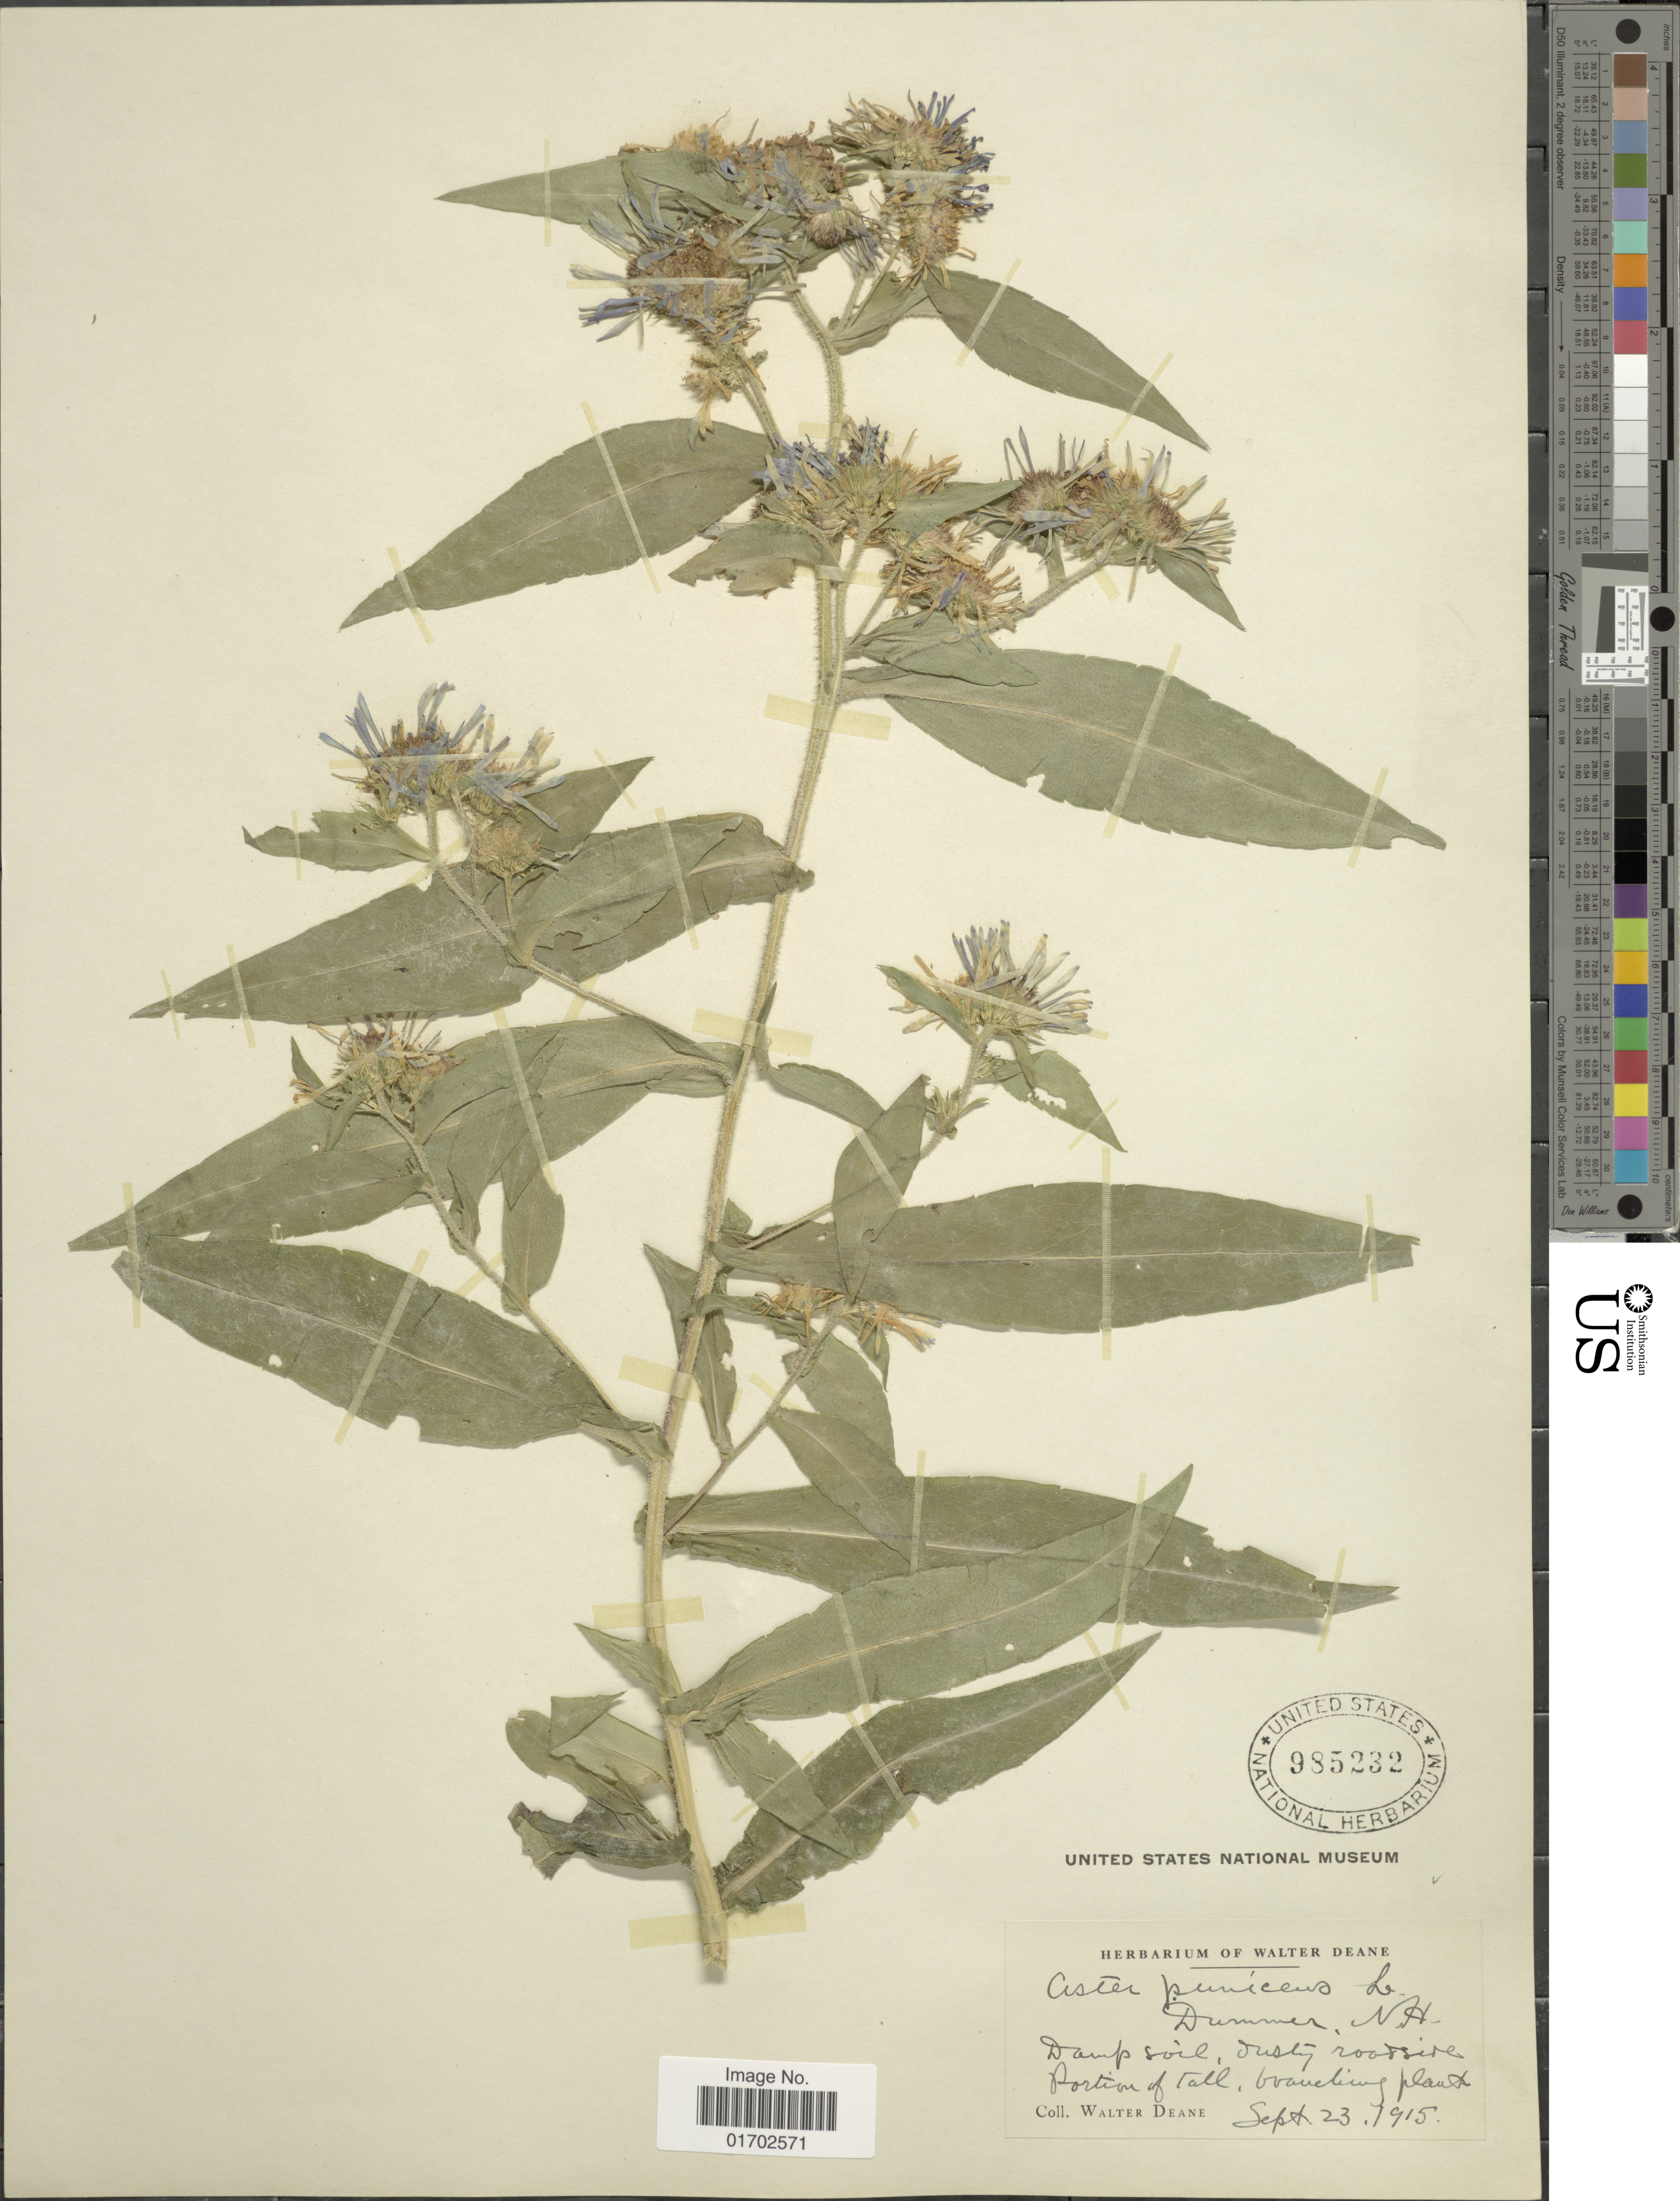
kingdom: Plantae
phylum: Tracheophyta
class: Magnoliopsida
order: Asterales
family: Asteraceae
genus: Symphyotrichum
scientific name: Symphyotrichum puniceum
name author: (L.) Á. Löve & D. Löve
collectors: W. Deane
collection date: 1915-09-23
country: United States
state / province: New Hampshire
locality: Dummer, NH. Damp soil, dusty roadside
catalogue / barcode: US 985232